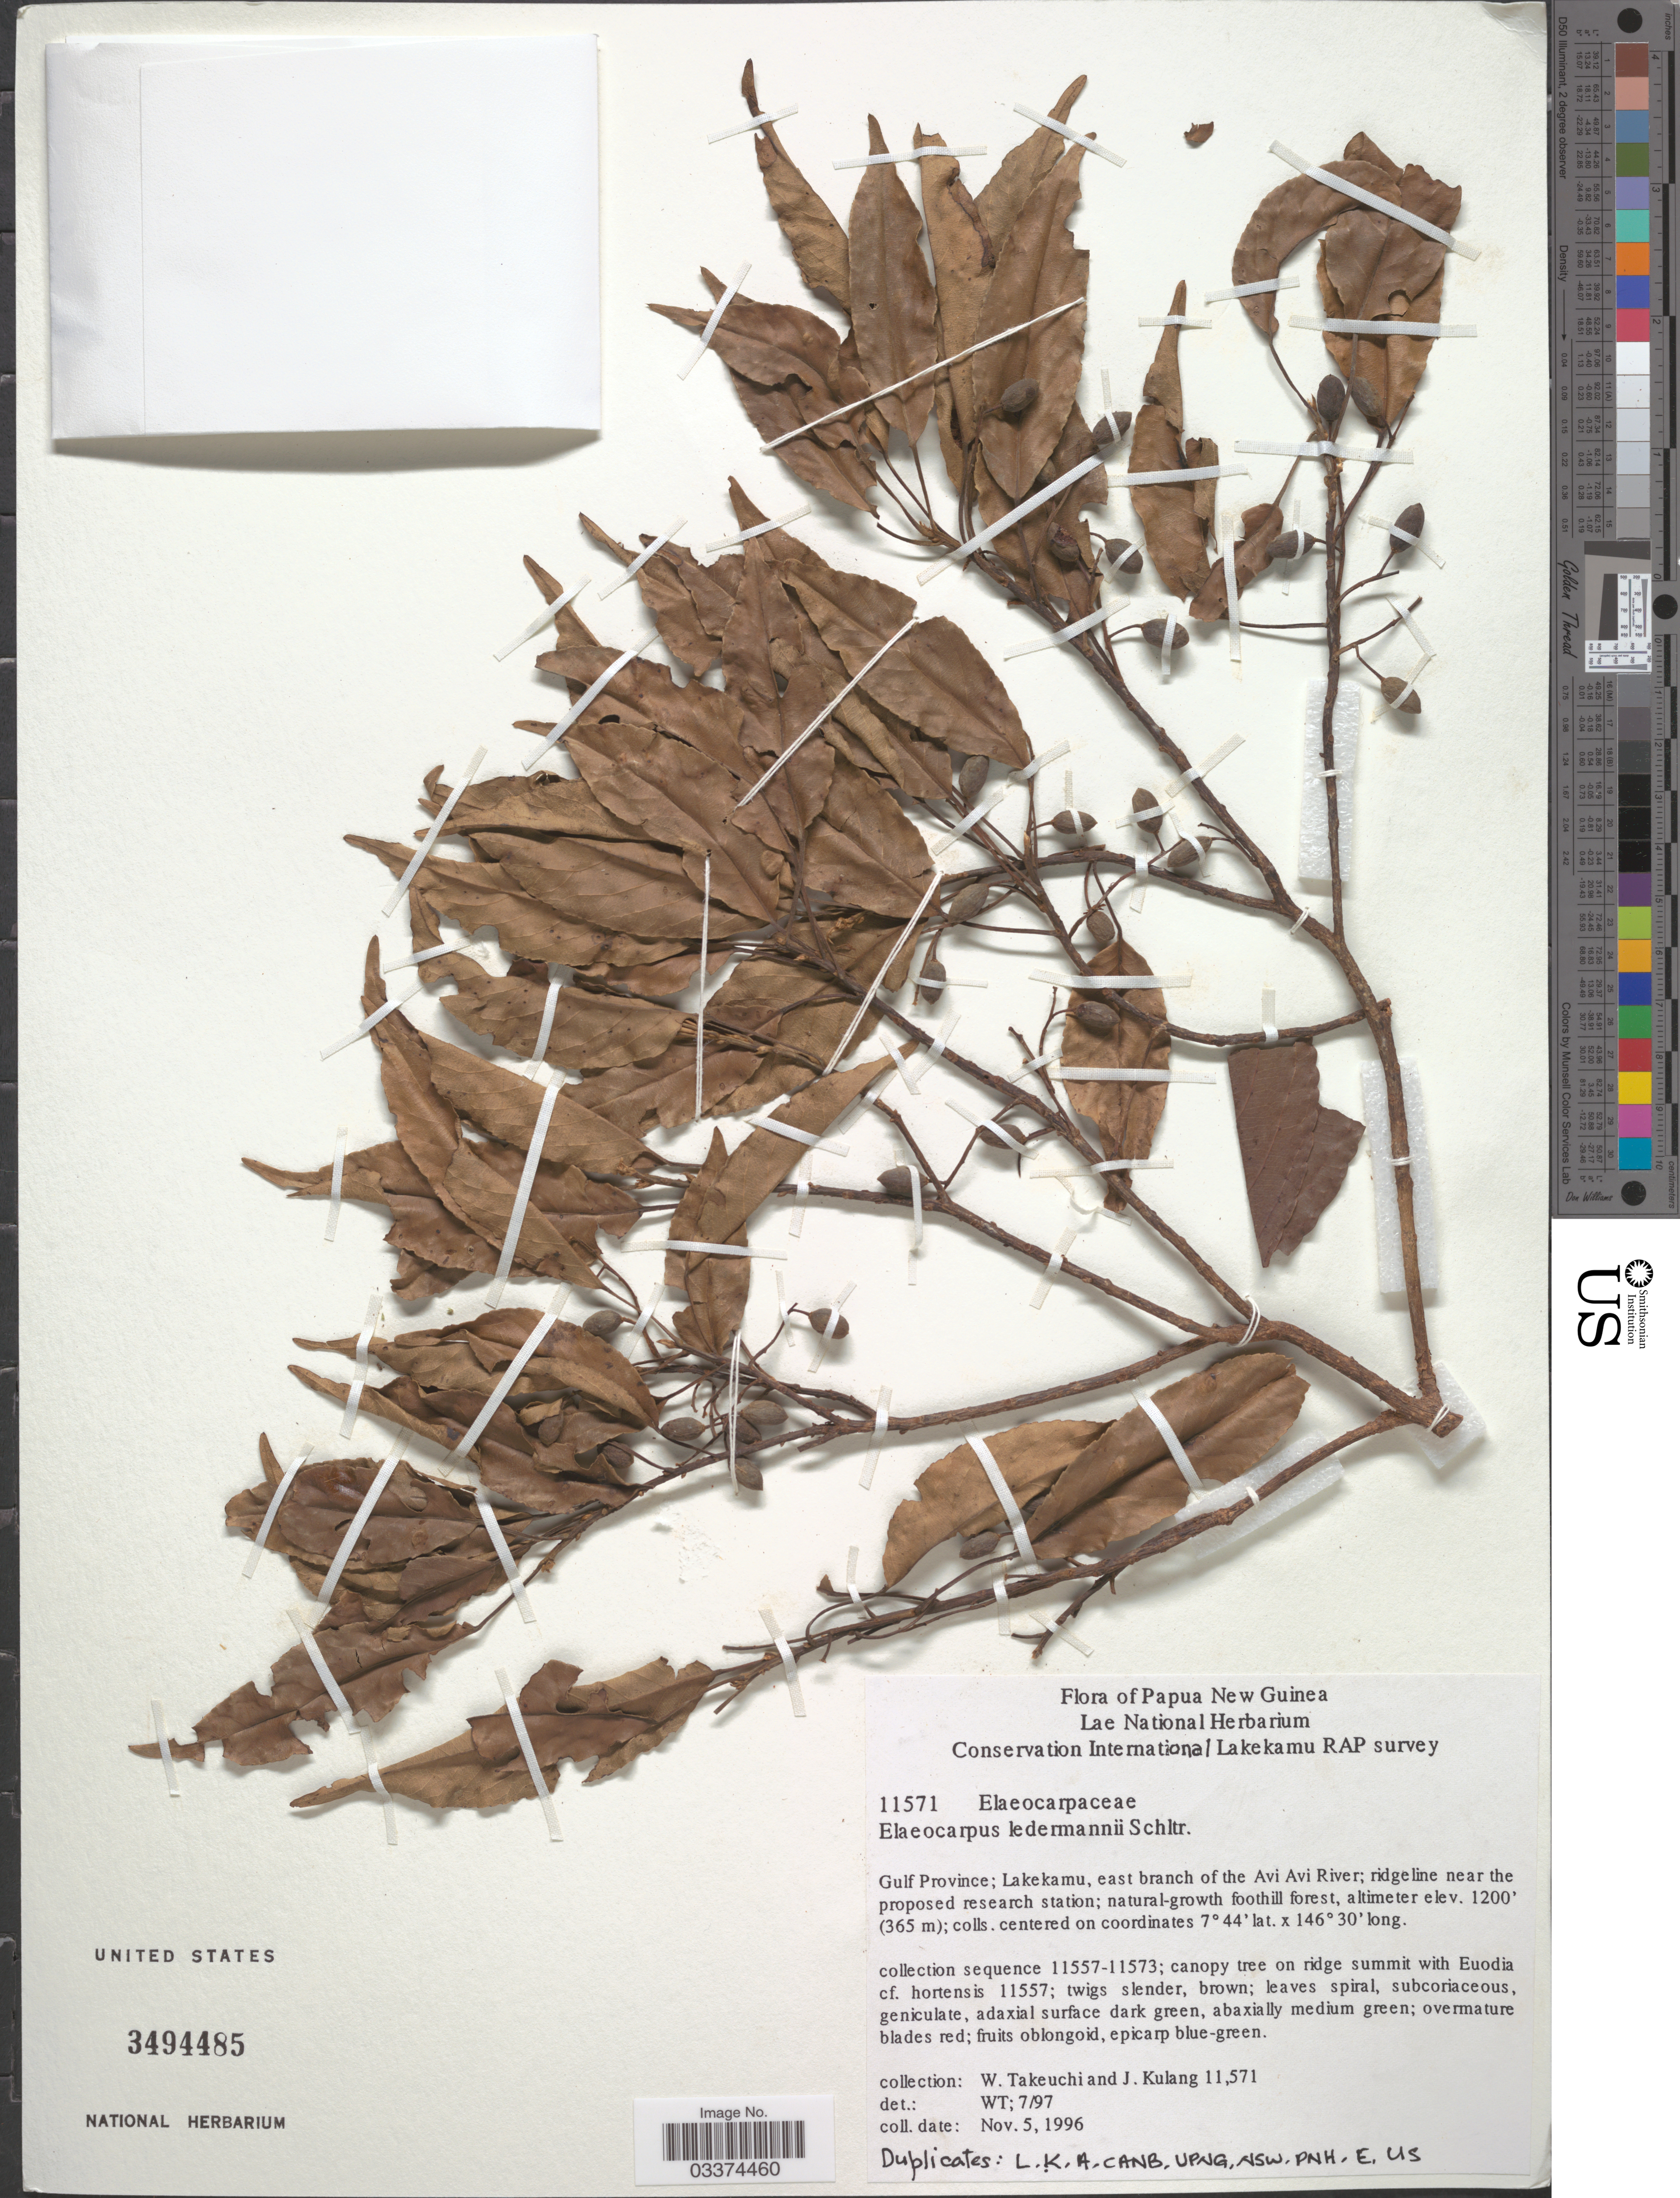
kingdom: Plantae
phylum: Tracheophyta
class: Magnoliopsida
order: Oxalidales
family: Elaeocarpaceae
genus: Elaeocarpus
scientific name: Elaeocarpus ledermannii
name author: Schltr.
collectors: W. Takeuchi & J. Kulang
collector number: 11571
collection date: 1996-11-05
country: Papua New Guinea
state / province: Gulf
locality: Lakekamu, east branch of the Avi Avi River; ridgeline near the proposed research station.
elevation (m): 366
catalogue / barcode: US 3494485